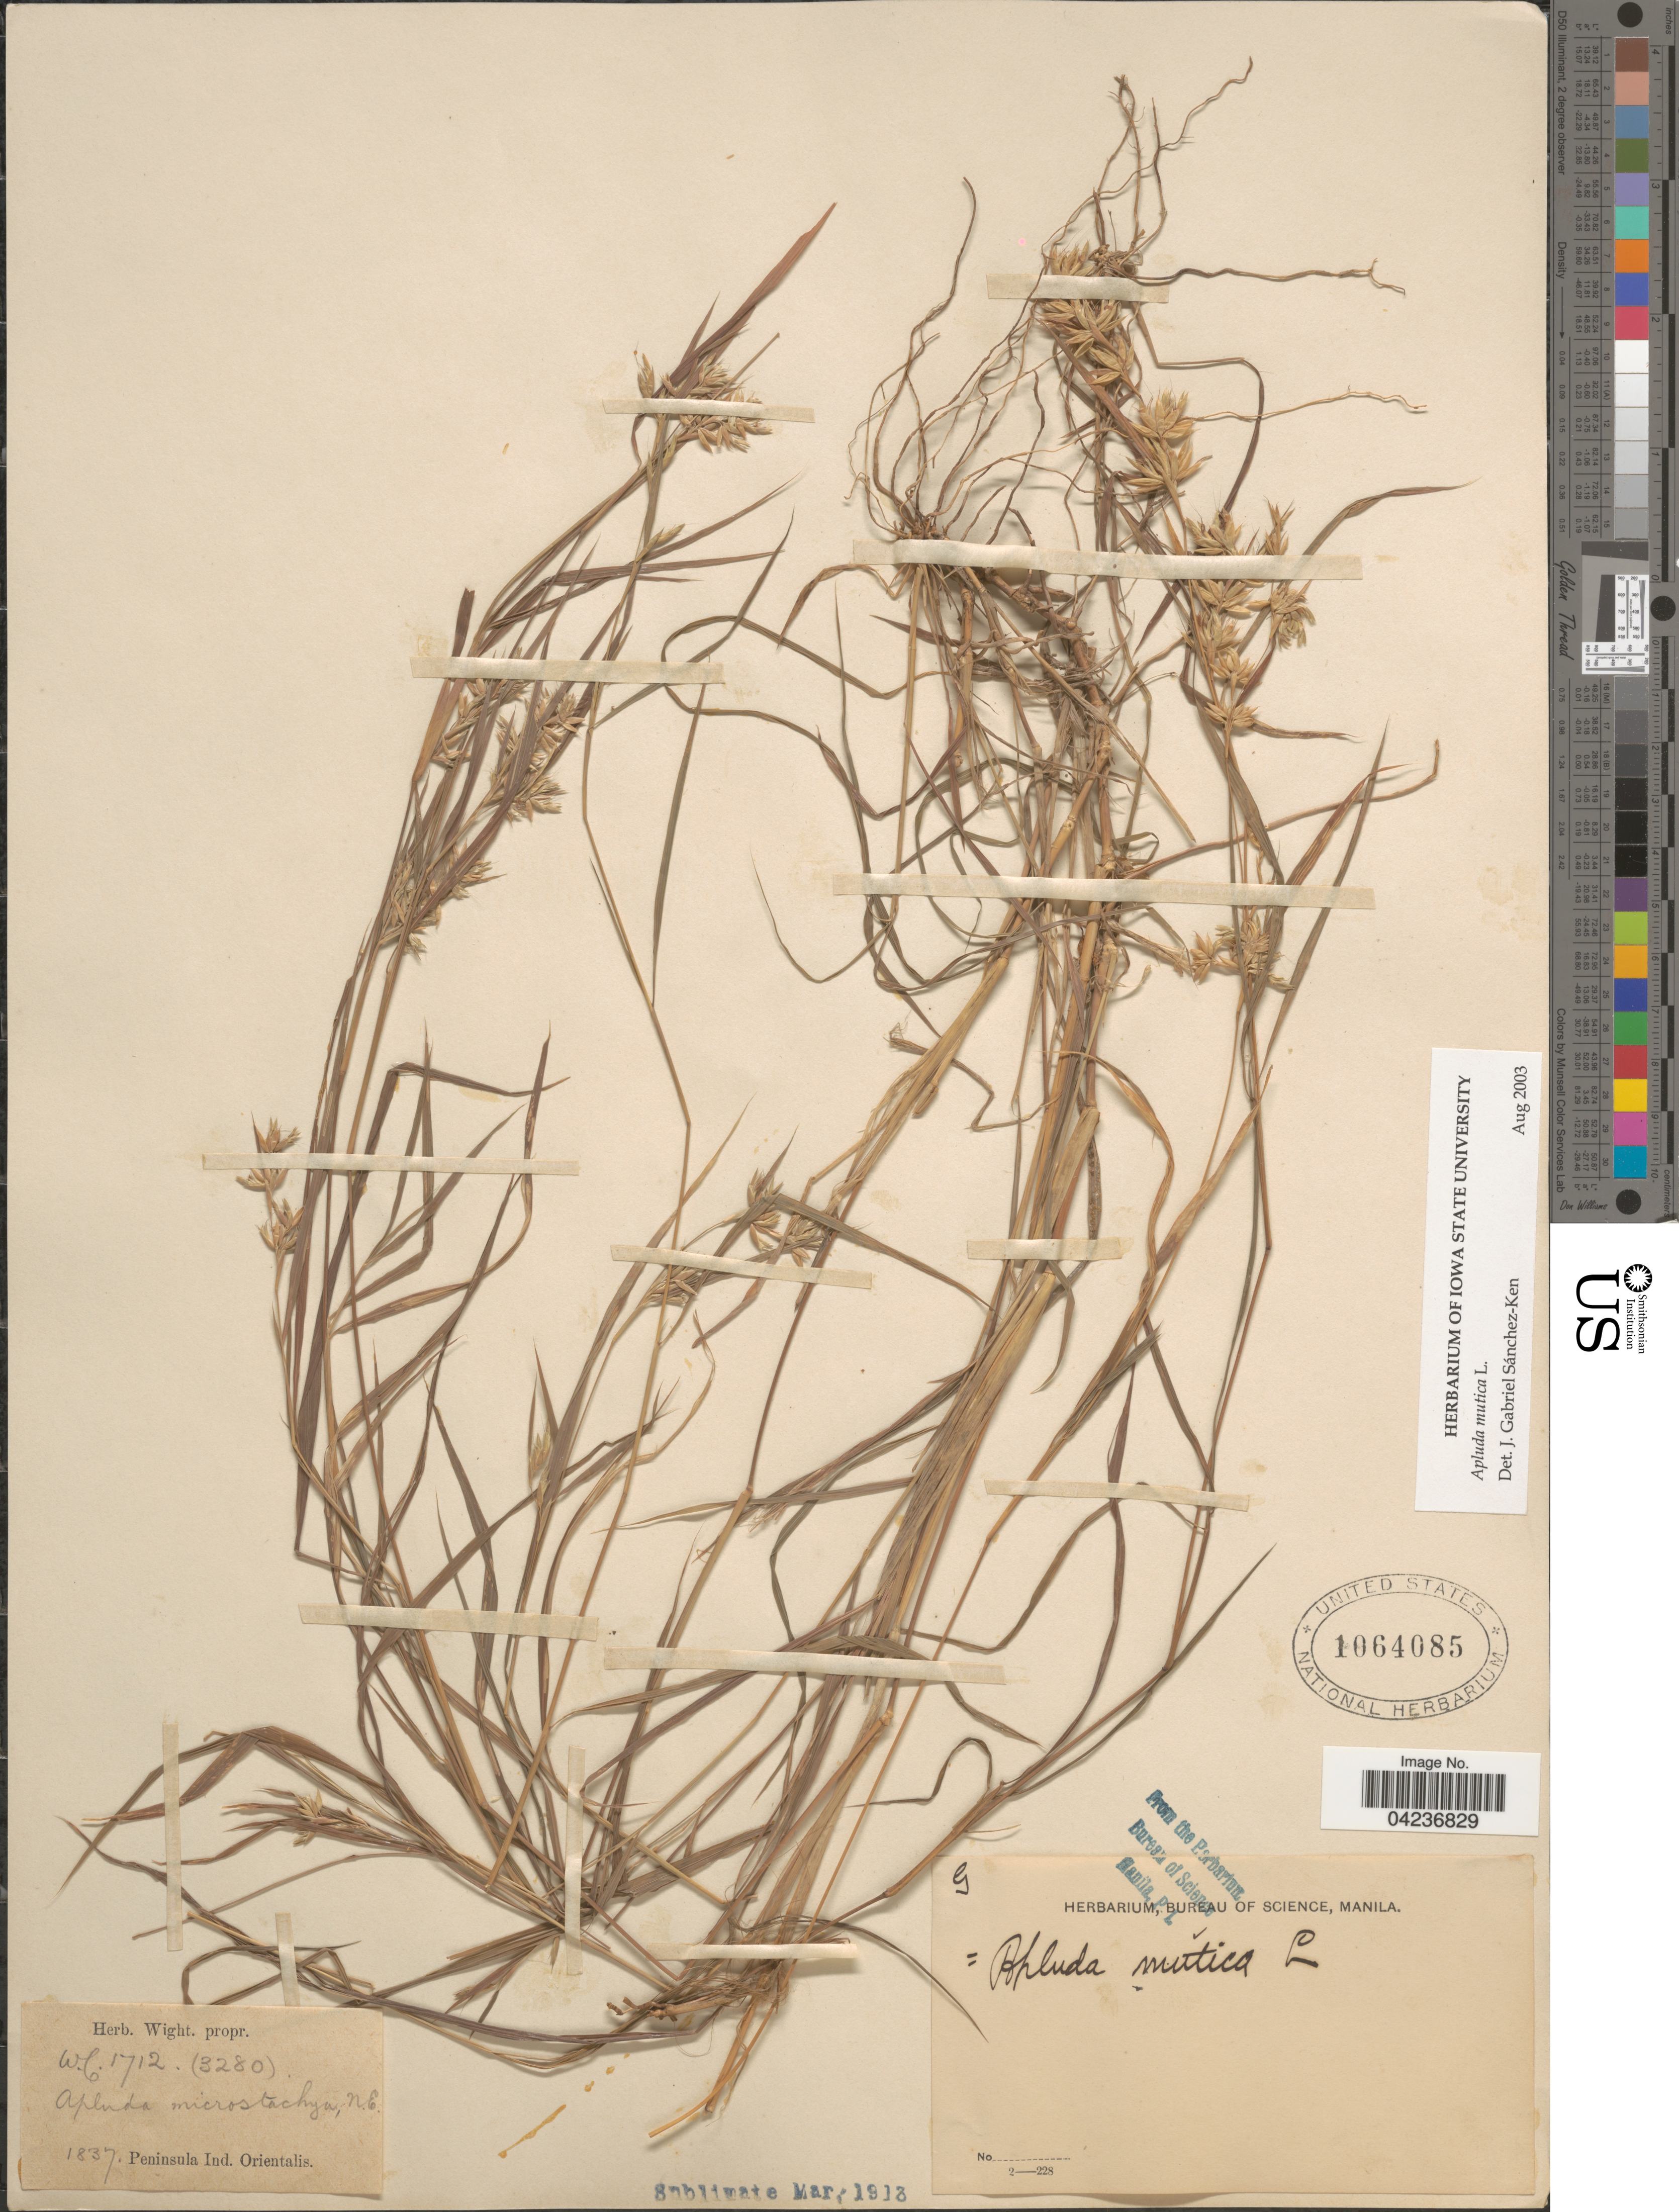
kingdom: Plantae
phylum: Tracheophyta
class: Liliopsida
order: Poales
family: Poaceae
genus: Apluda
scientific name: Apluda mutica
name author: L.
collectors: ex Herb. Wight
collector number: W.C.1712.(3280)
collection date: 1837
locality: Peninsula Ind. Orientalis.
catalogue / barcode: US 1064085